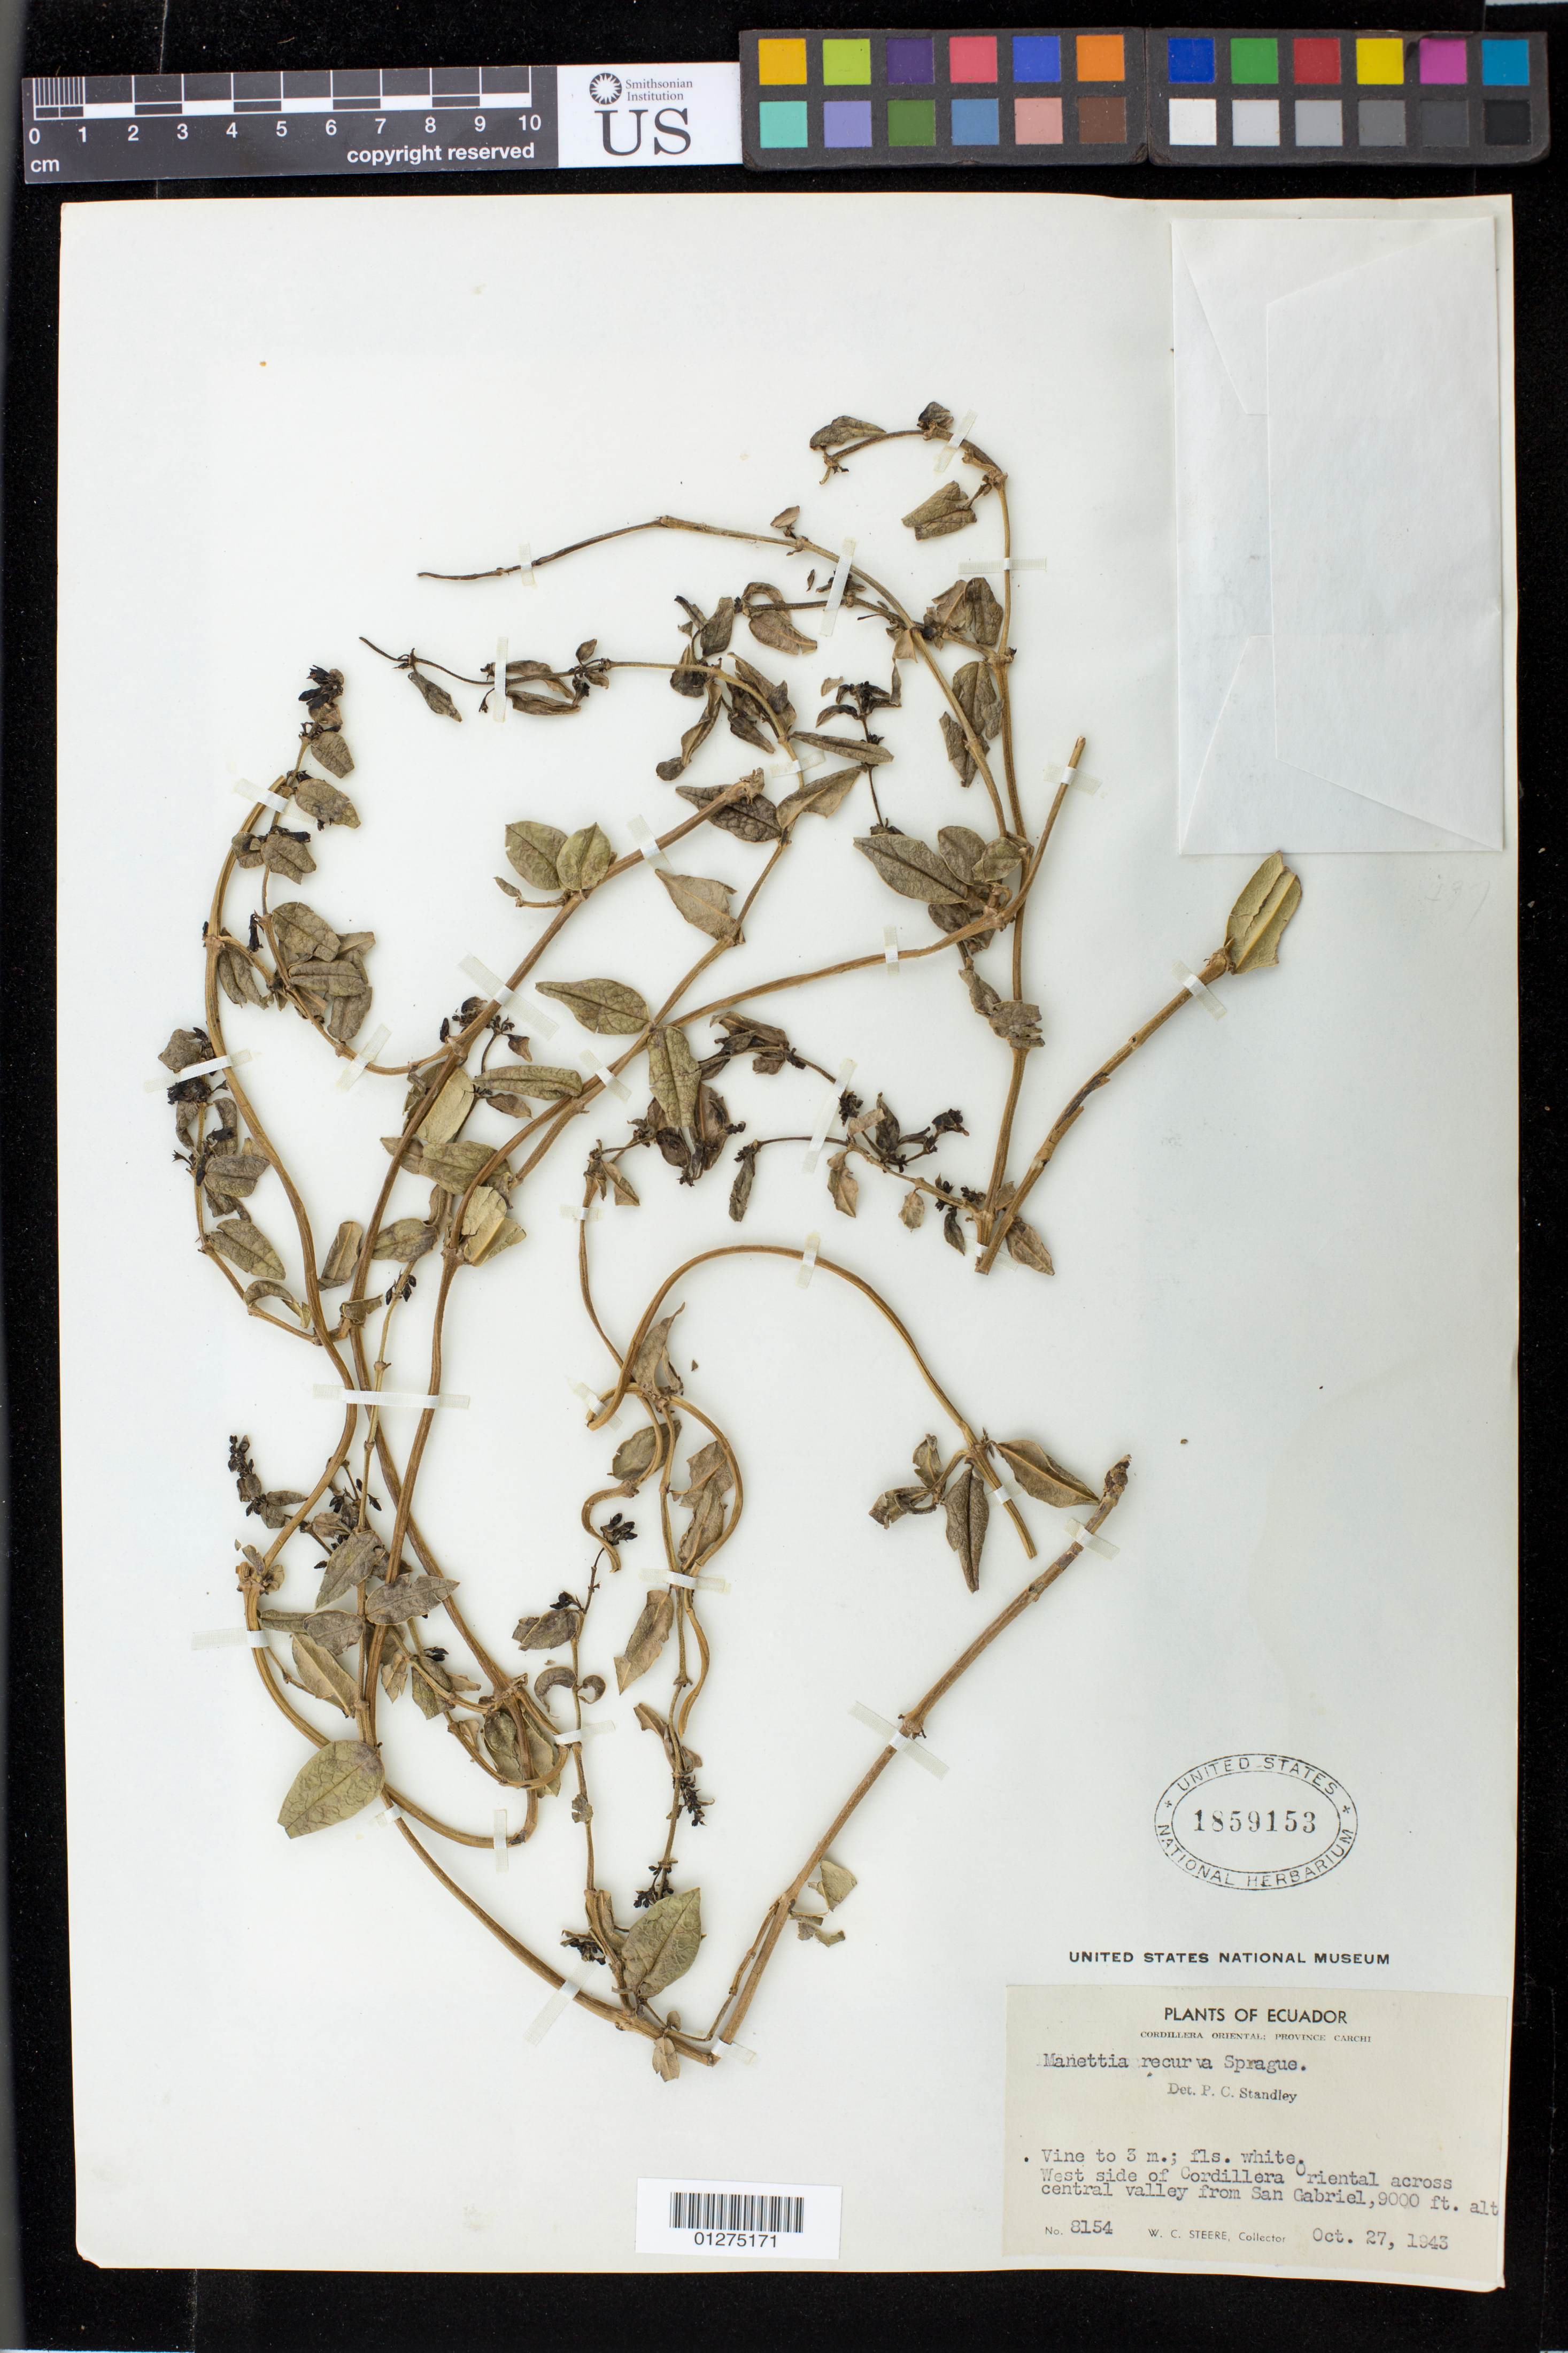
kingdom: Plantae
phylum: Tracheophyta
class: Magnoliopsida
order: Gentianales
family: Rubiaceae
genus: Manettia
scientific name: Manettia recurva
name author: Sprague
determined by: Standley, Paul C.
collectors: W. C. Steere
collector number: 8154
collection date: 1943-10-27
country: Ecuador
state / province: Carchi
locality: Cordillera Oriental, West side of Cordillera Oriental across central valley from San Gabriel.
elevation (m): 2743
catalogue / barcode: US 1859153